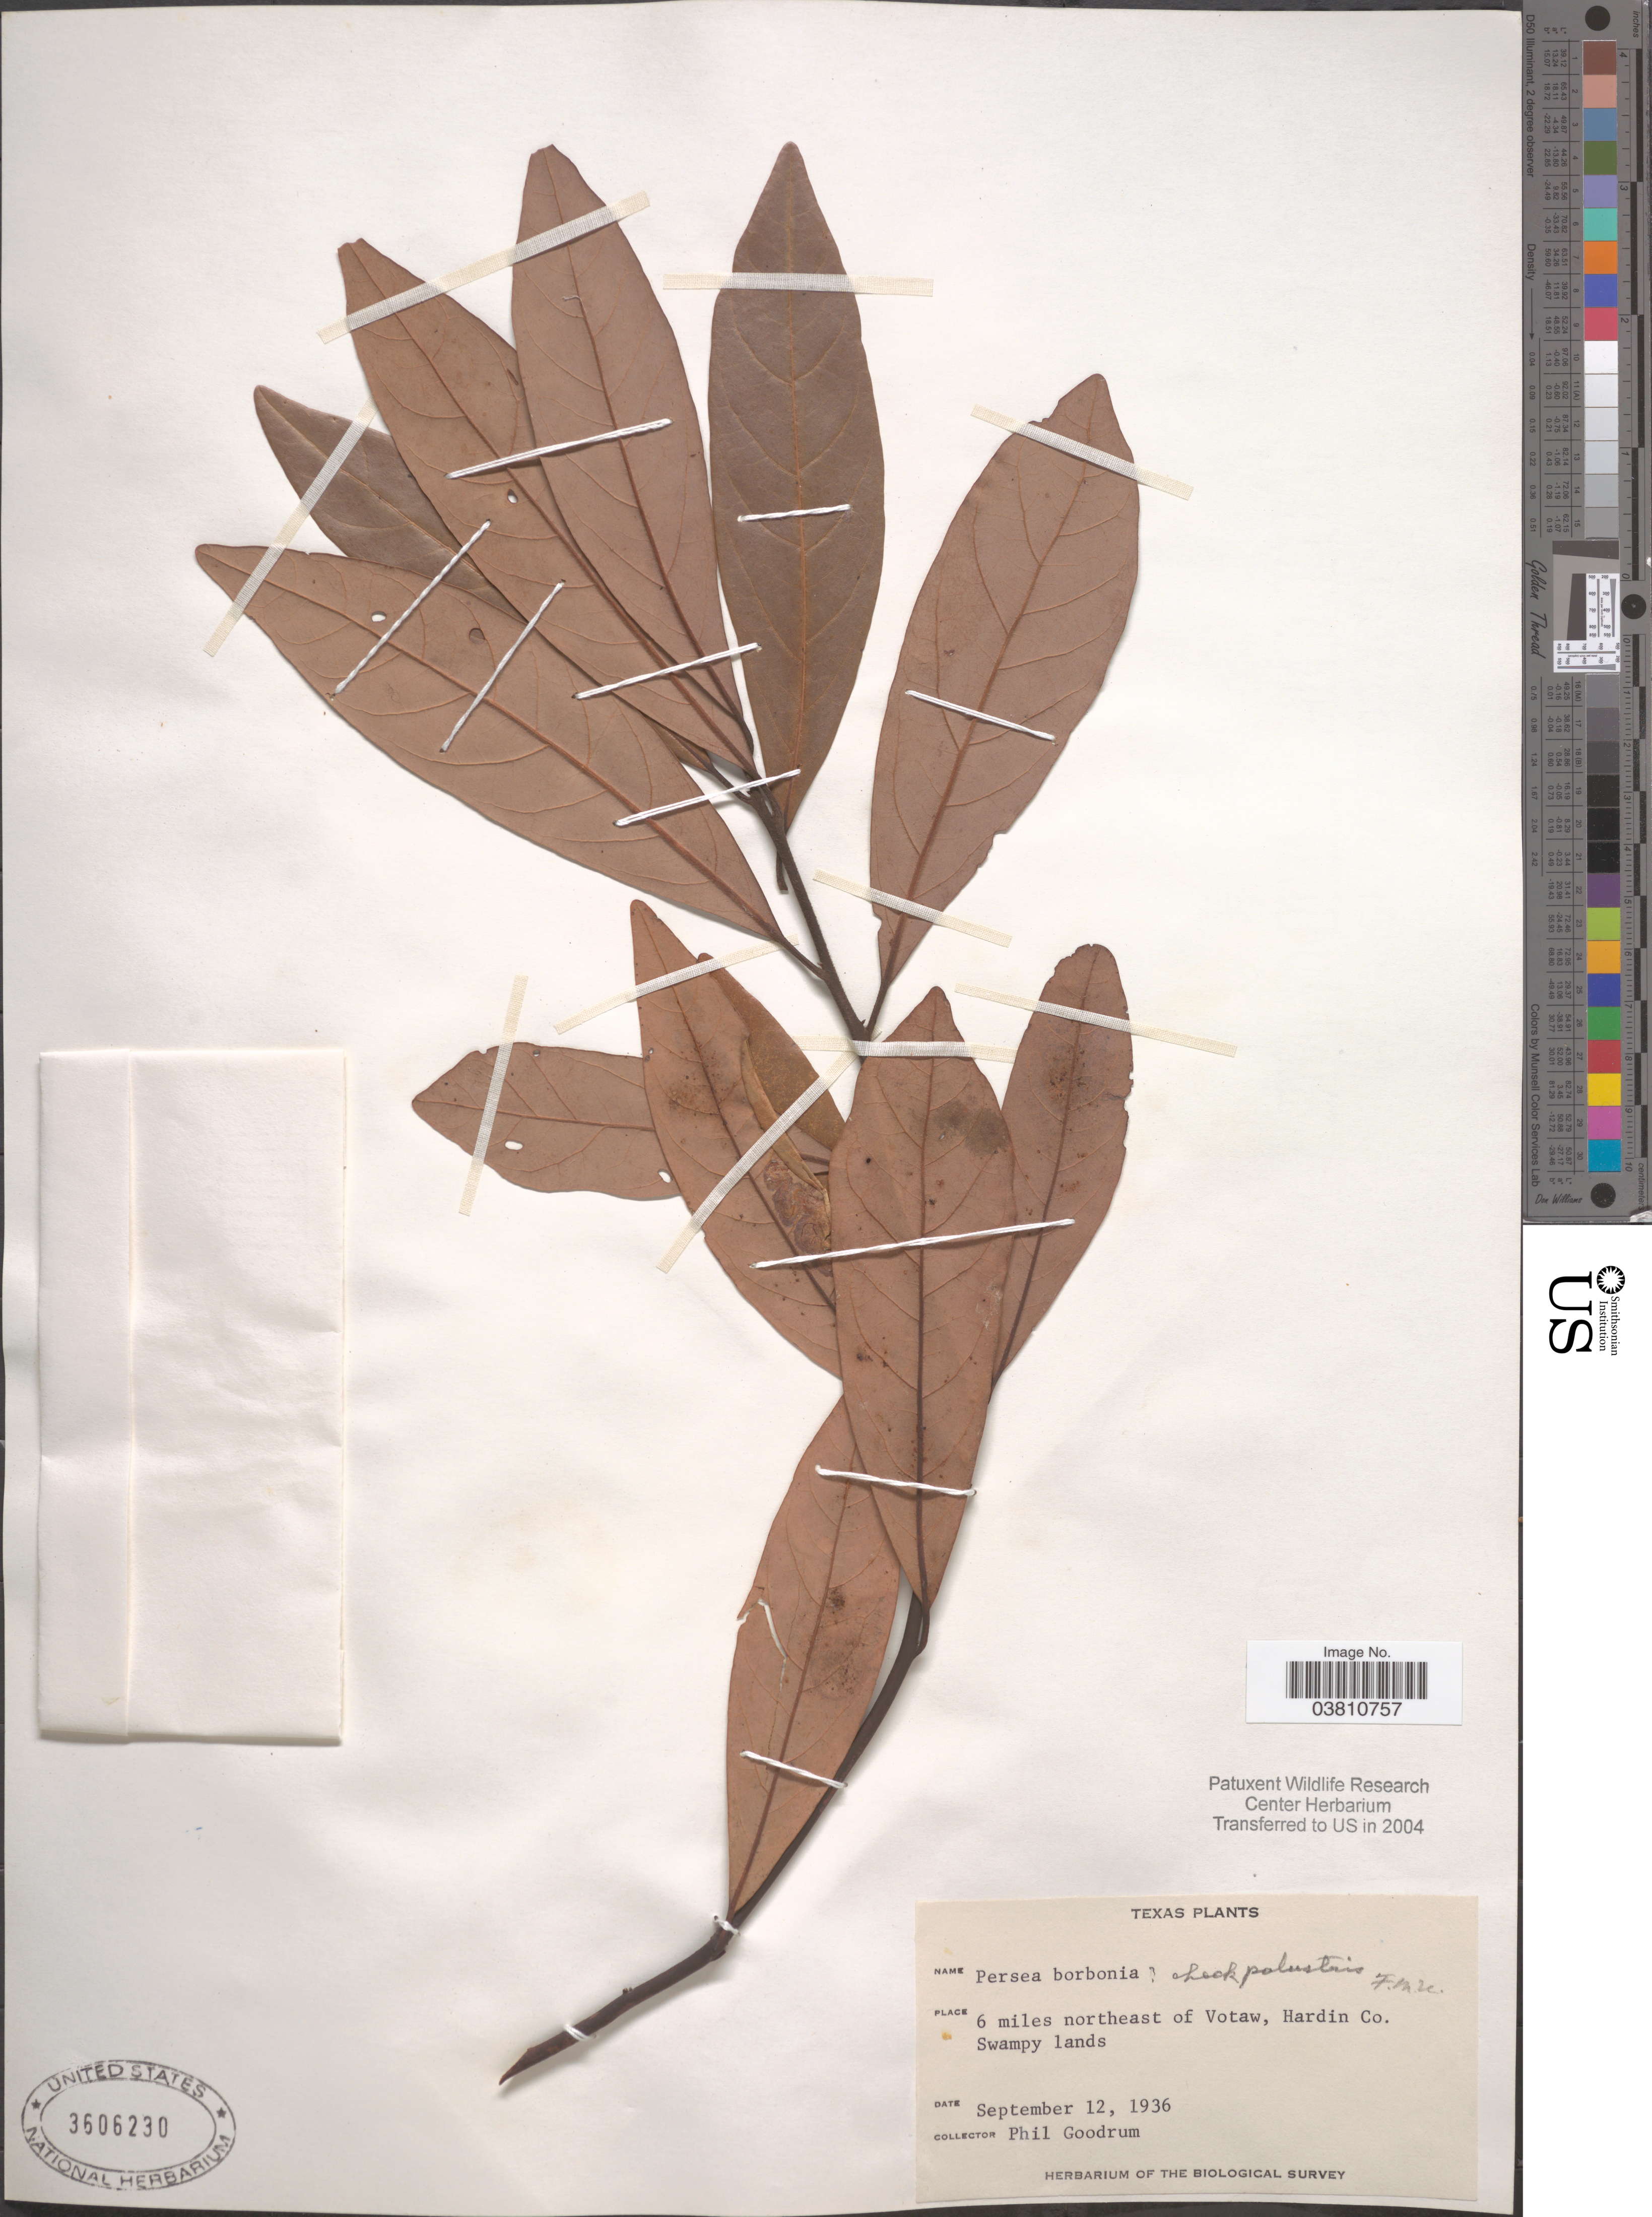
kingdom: Plantae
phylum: Tracheophyta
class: Magnoliopsida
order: Laurales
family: Lauraceae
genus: Persea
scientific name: Persea borbonia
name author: (L.) Spreng.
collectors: P. Goodrum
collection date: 1936-09-12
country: United States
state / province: Texas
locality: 6 miles northeast of Votaw, Hardin Co.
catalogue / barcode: US 3606230